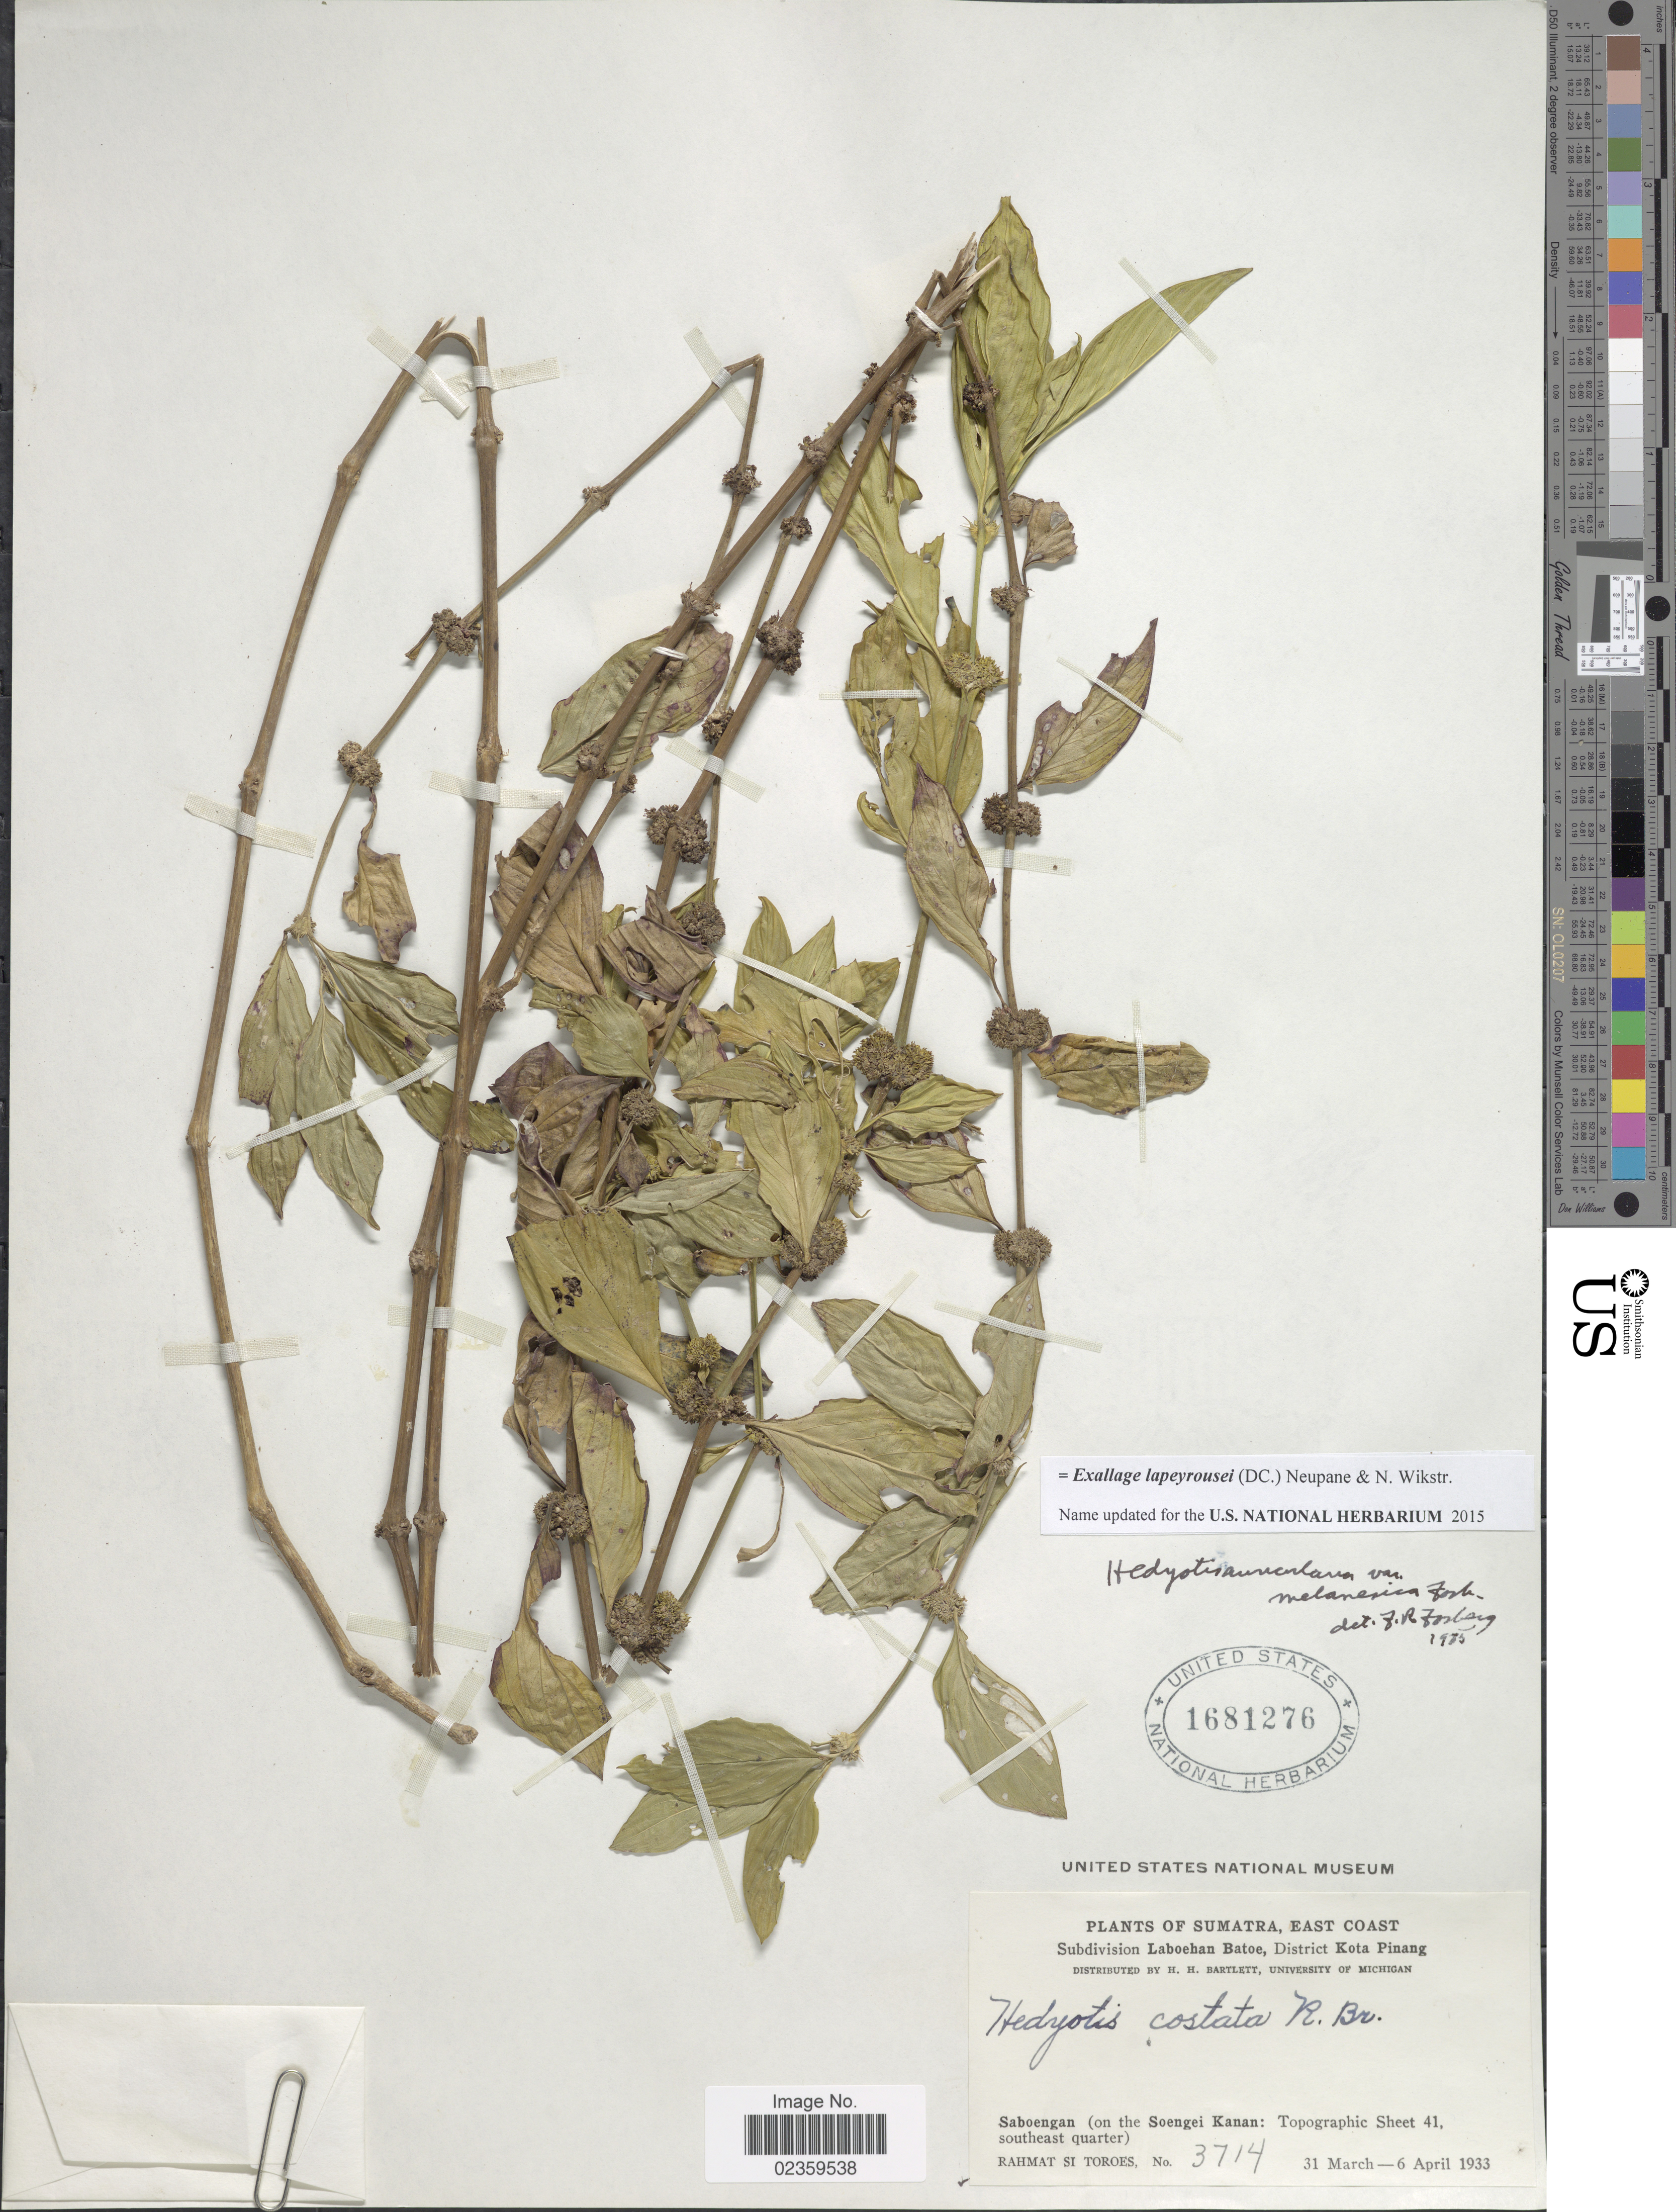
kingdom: Plantae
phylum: Tracheophyta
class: Magnoliopsida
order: Gentianales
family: Rubiaceae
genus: Exallage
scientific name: Exallage lapeyrousei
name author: (DC.) Neupane & N. Wikstr.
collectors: Rahmat Si Boeea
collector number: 3714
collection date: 1933-03-31/1933-04-06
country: Indonesia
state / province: Sumatra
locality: Sumatra, East Coast. Subdivision Laboehan Batoe, District Kota Pinang. Saboengan (on the Soengei Kanan: Topographic Sheet 41, southeast quarter)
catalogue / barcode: US 1681276